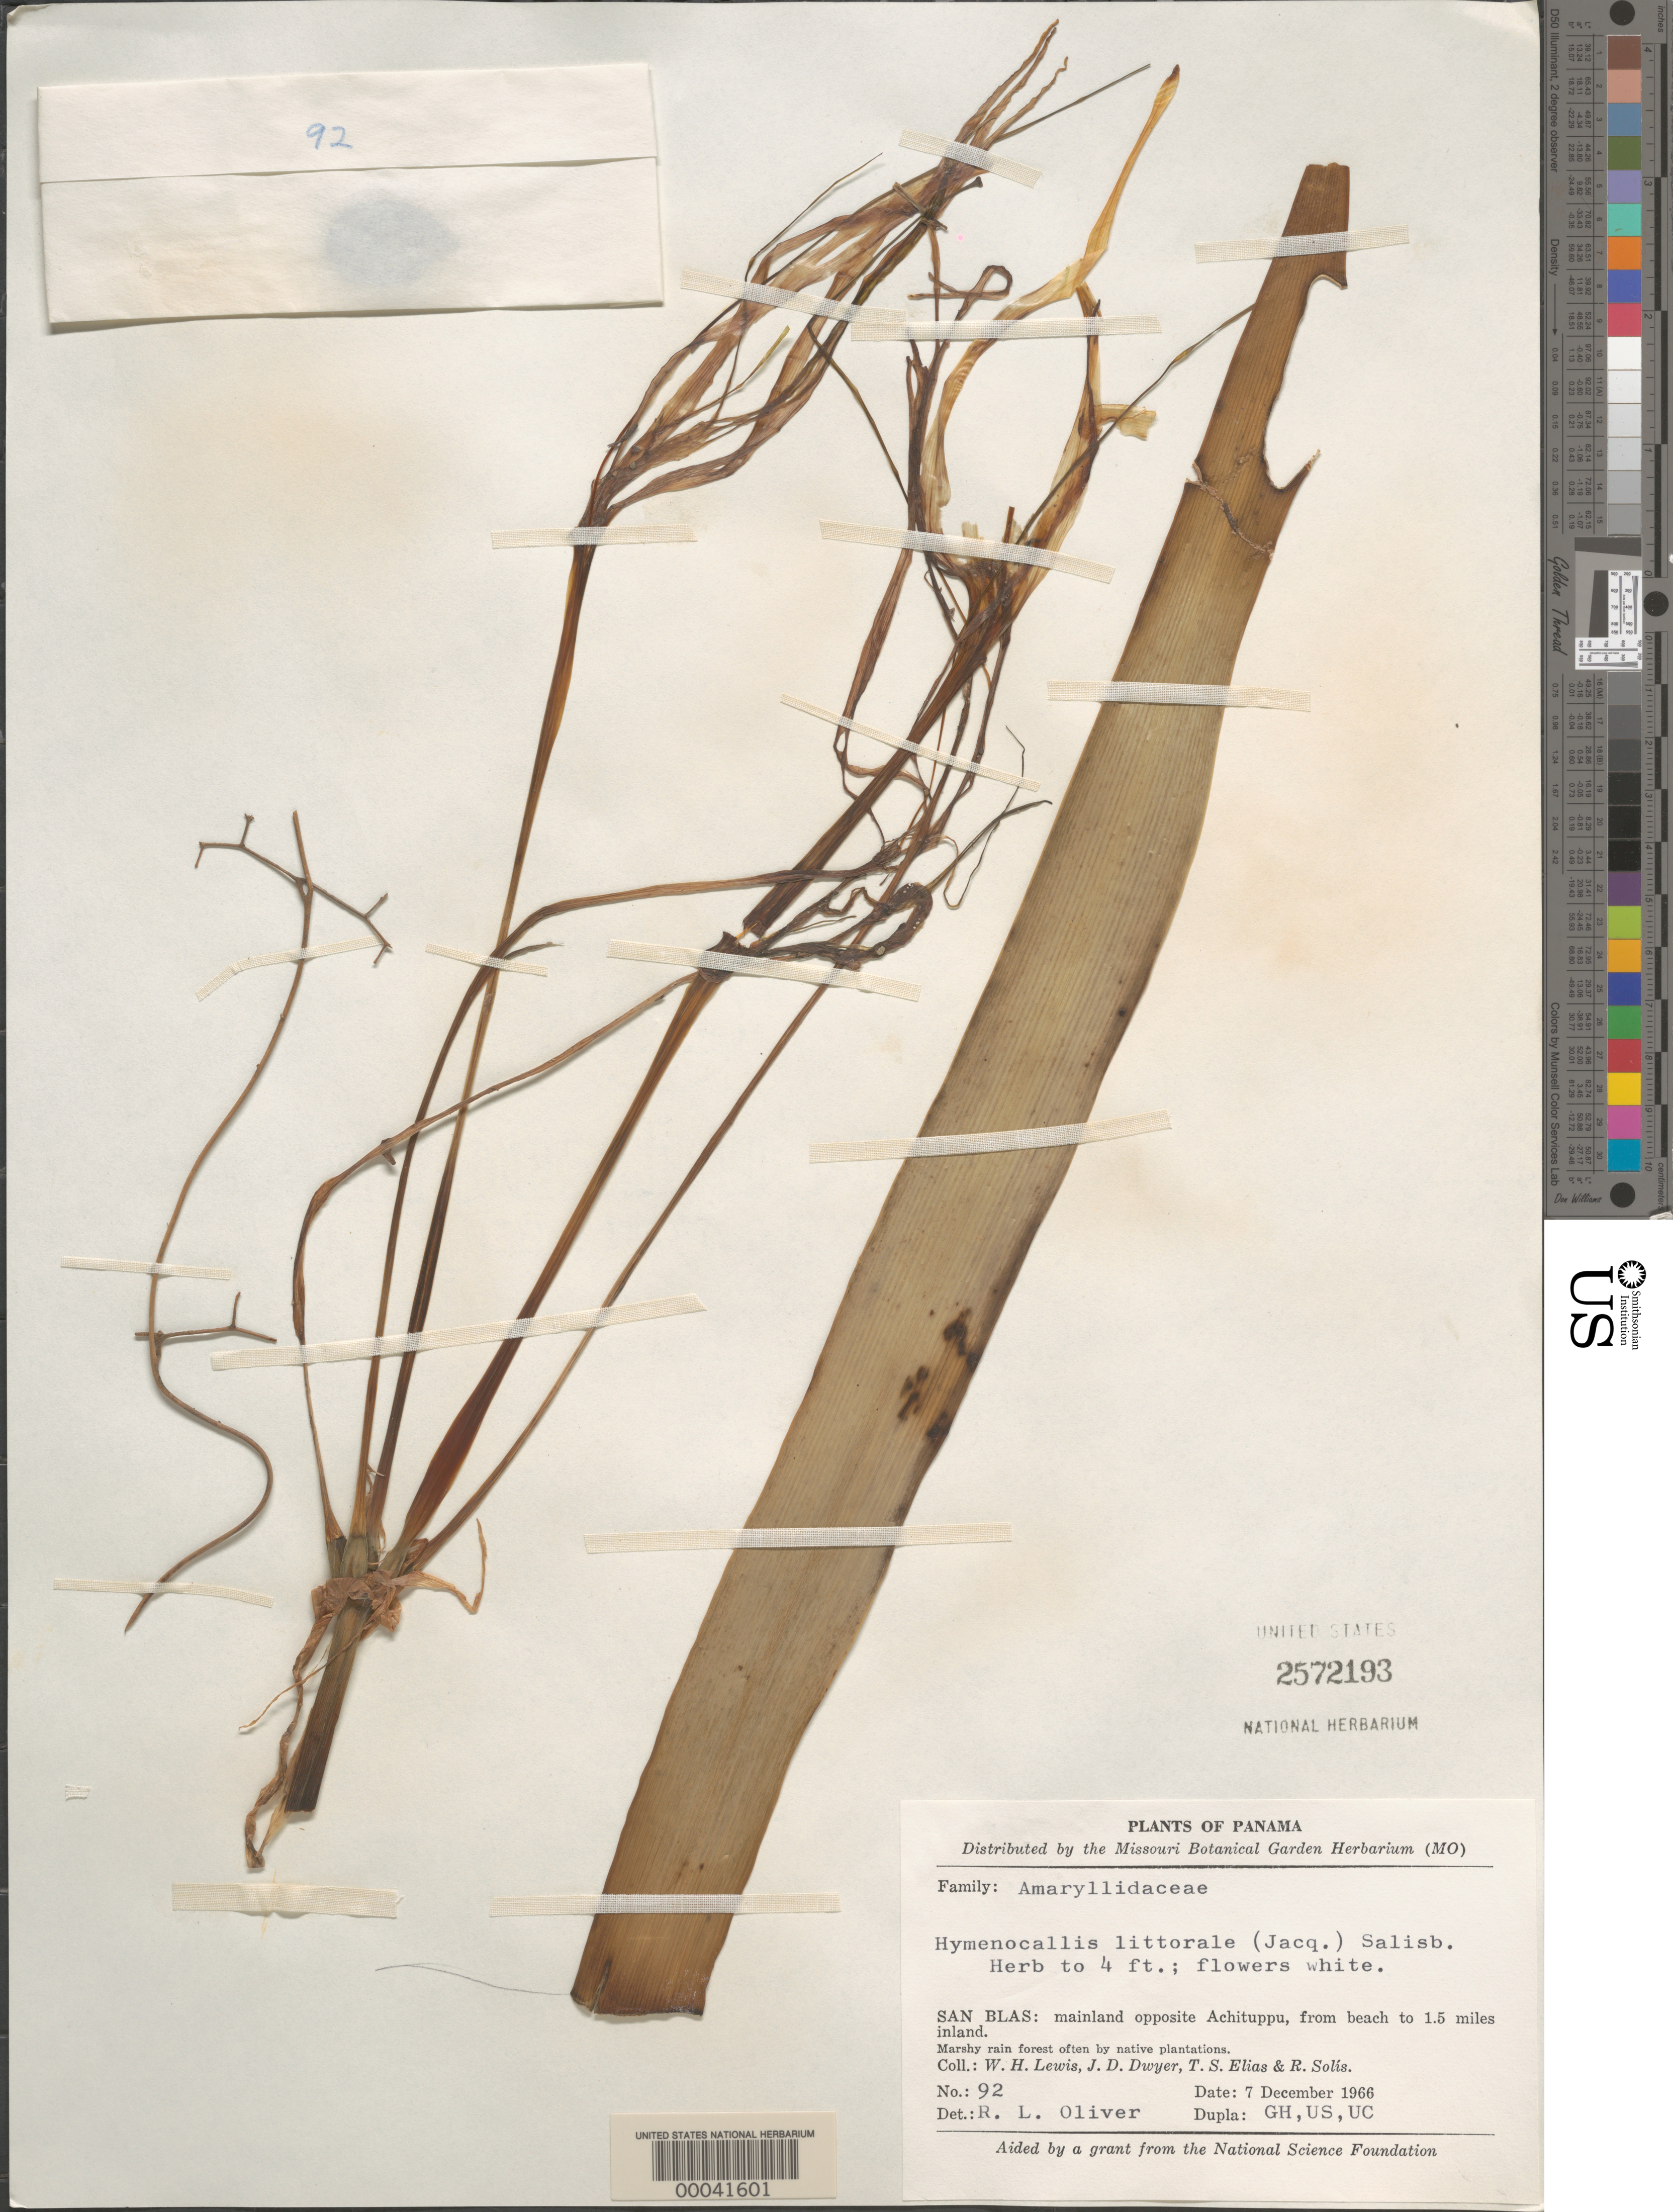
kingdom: Plantae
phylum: Tracheophyta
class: Liliopsida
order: Asparagales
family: Amaryllidaceae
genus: Hymenocallis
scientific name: Hymenocallis littoralis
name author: (Jacq.) Salisb.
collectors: W. H. Lewis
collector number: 92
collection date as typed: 07 Dec 1966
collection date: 1966-12-07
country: Panama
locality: San Blas, mainland opposite Achituppu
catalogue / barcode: US 2572193